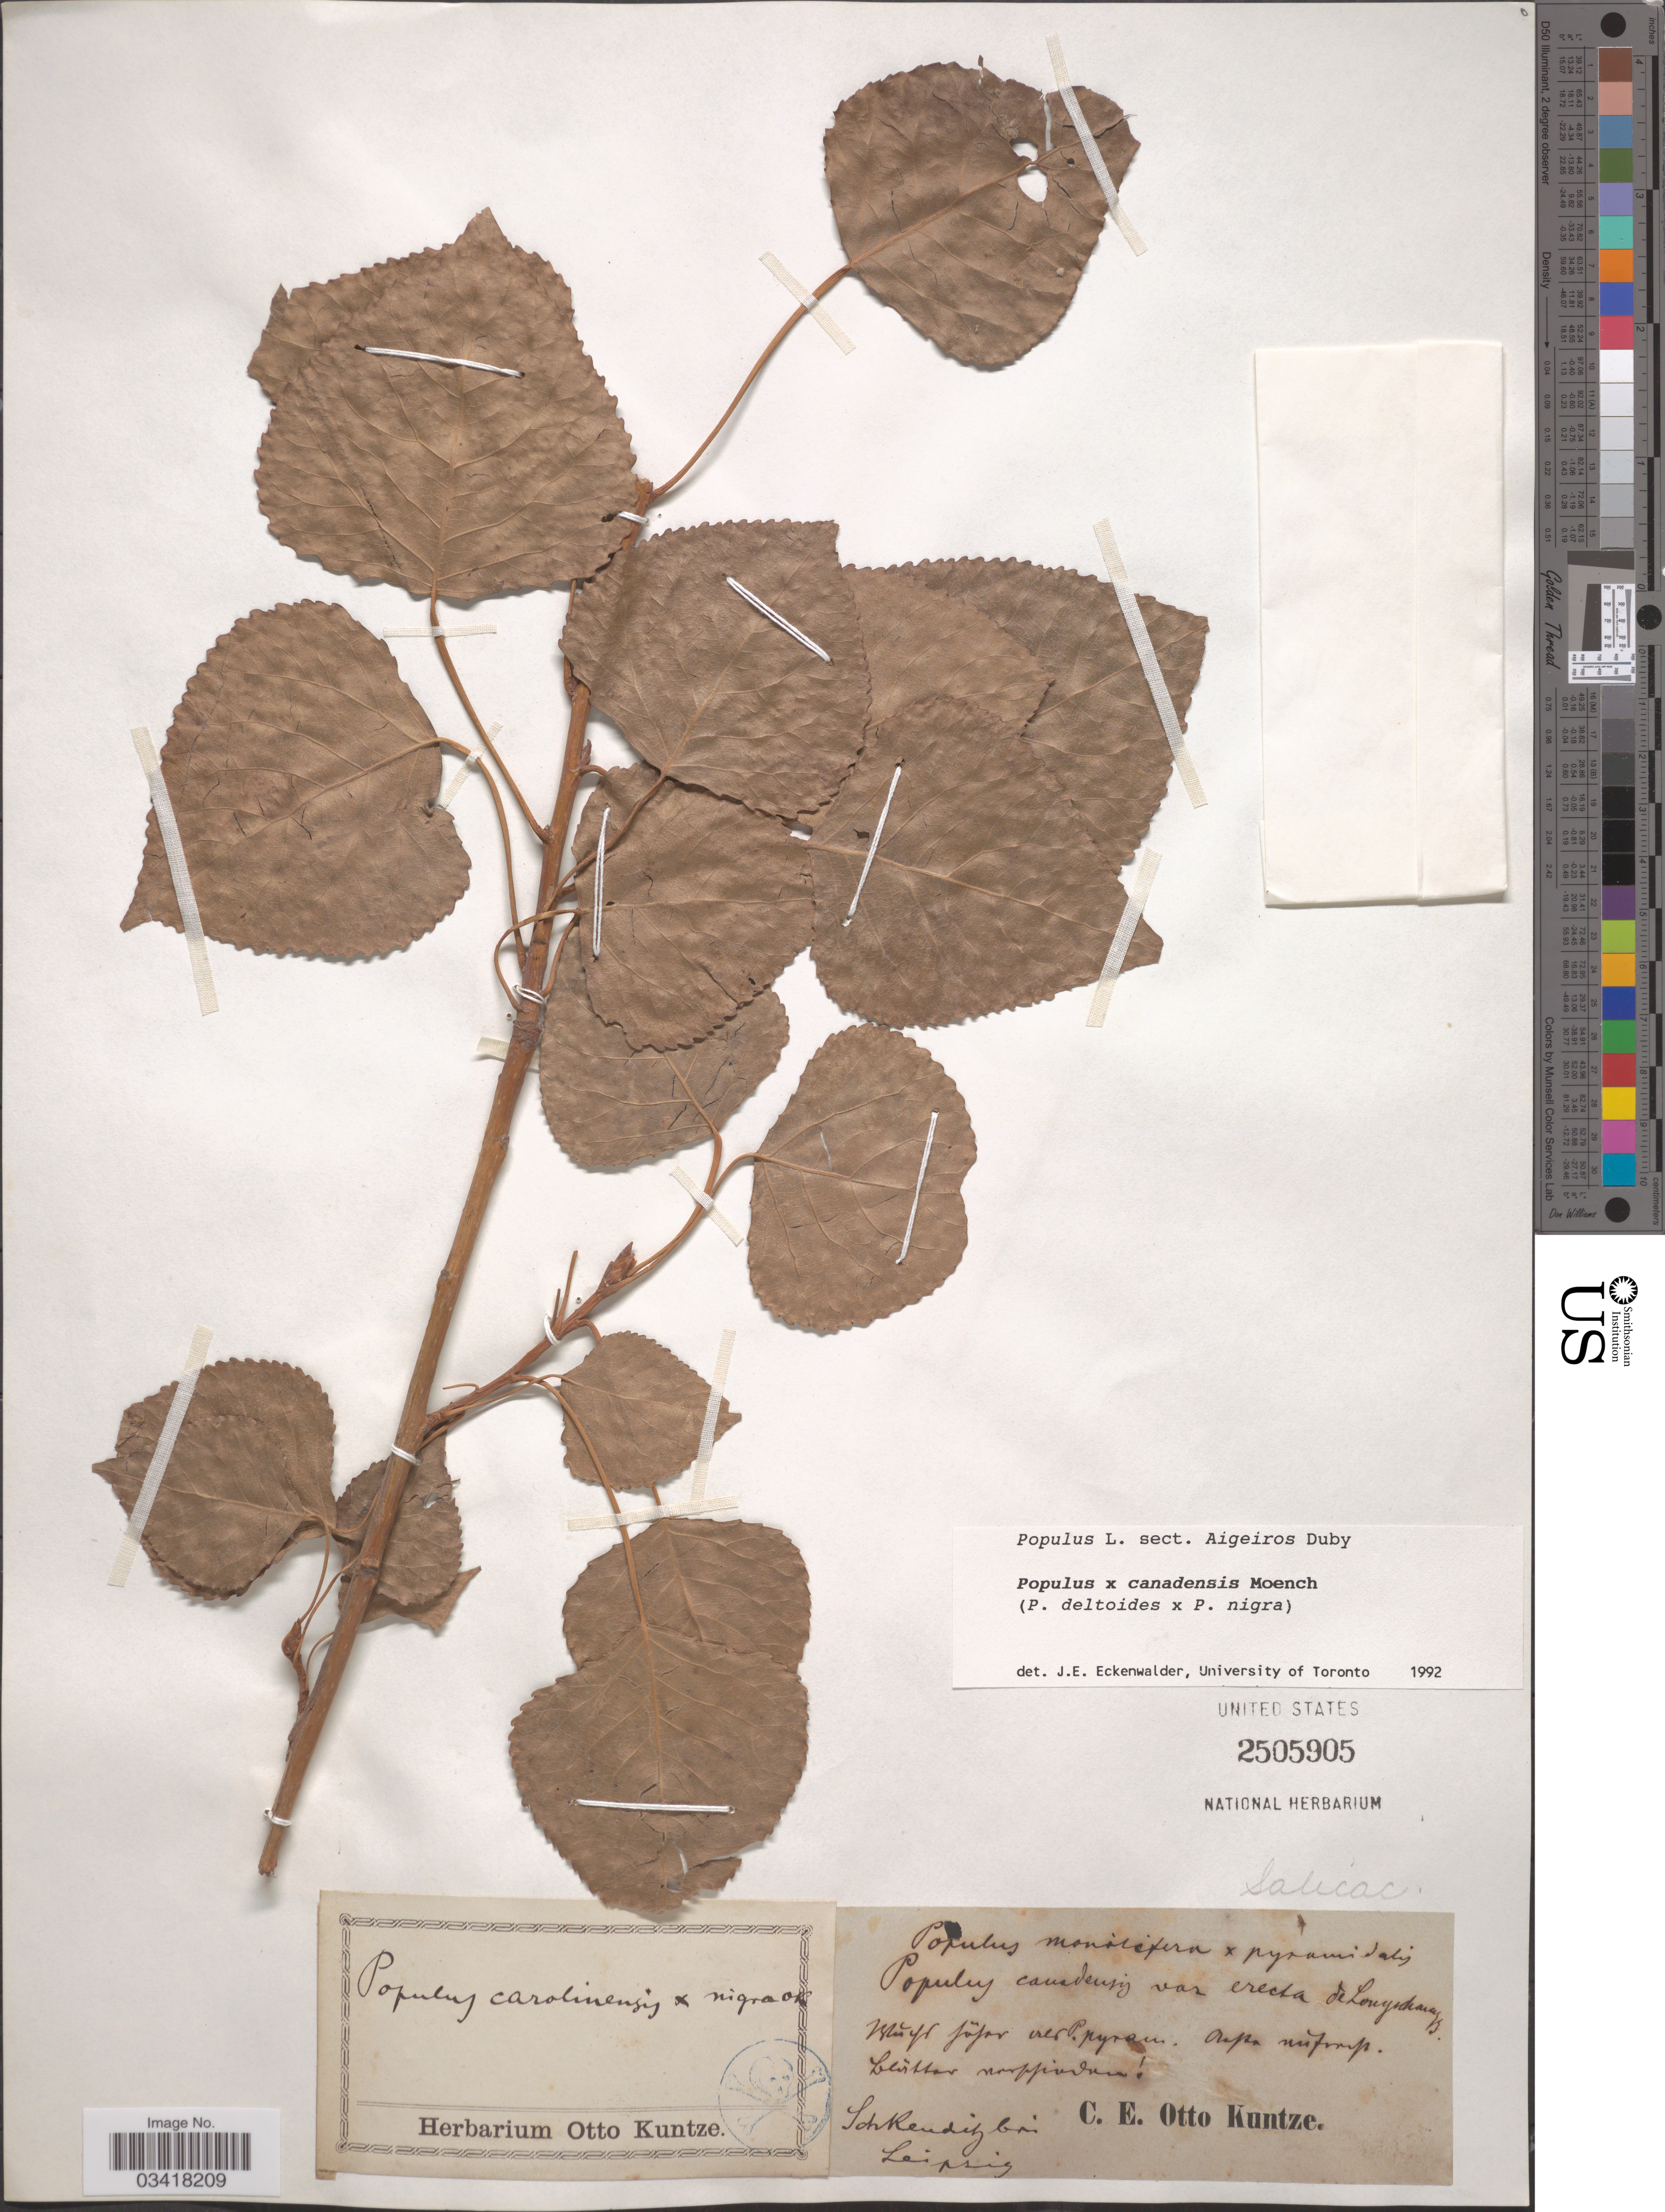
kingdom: Plantae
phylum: Tracheophyta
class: Magnoliopsida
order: Malpighiales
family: Salicaceae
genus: Populus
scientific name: Populus canadensis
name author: Moench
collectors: C.E.O. Kuntze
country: Germany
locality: Schkeuditz bei Leipzig.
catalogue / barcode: US 2505905